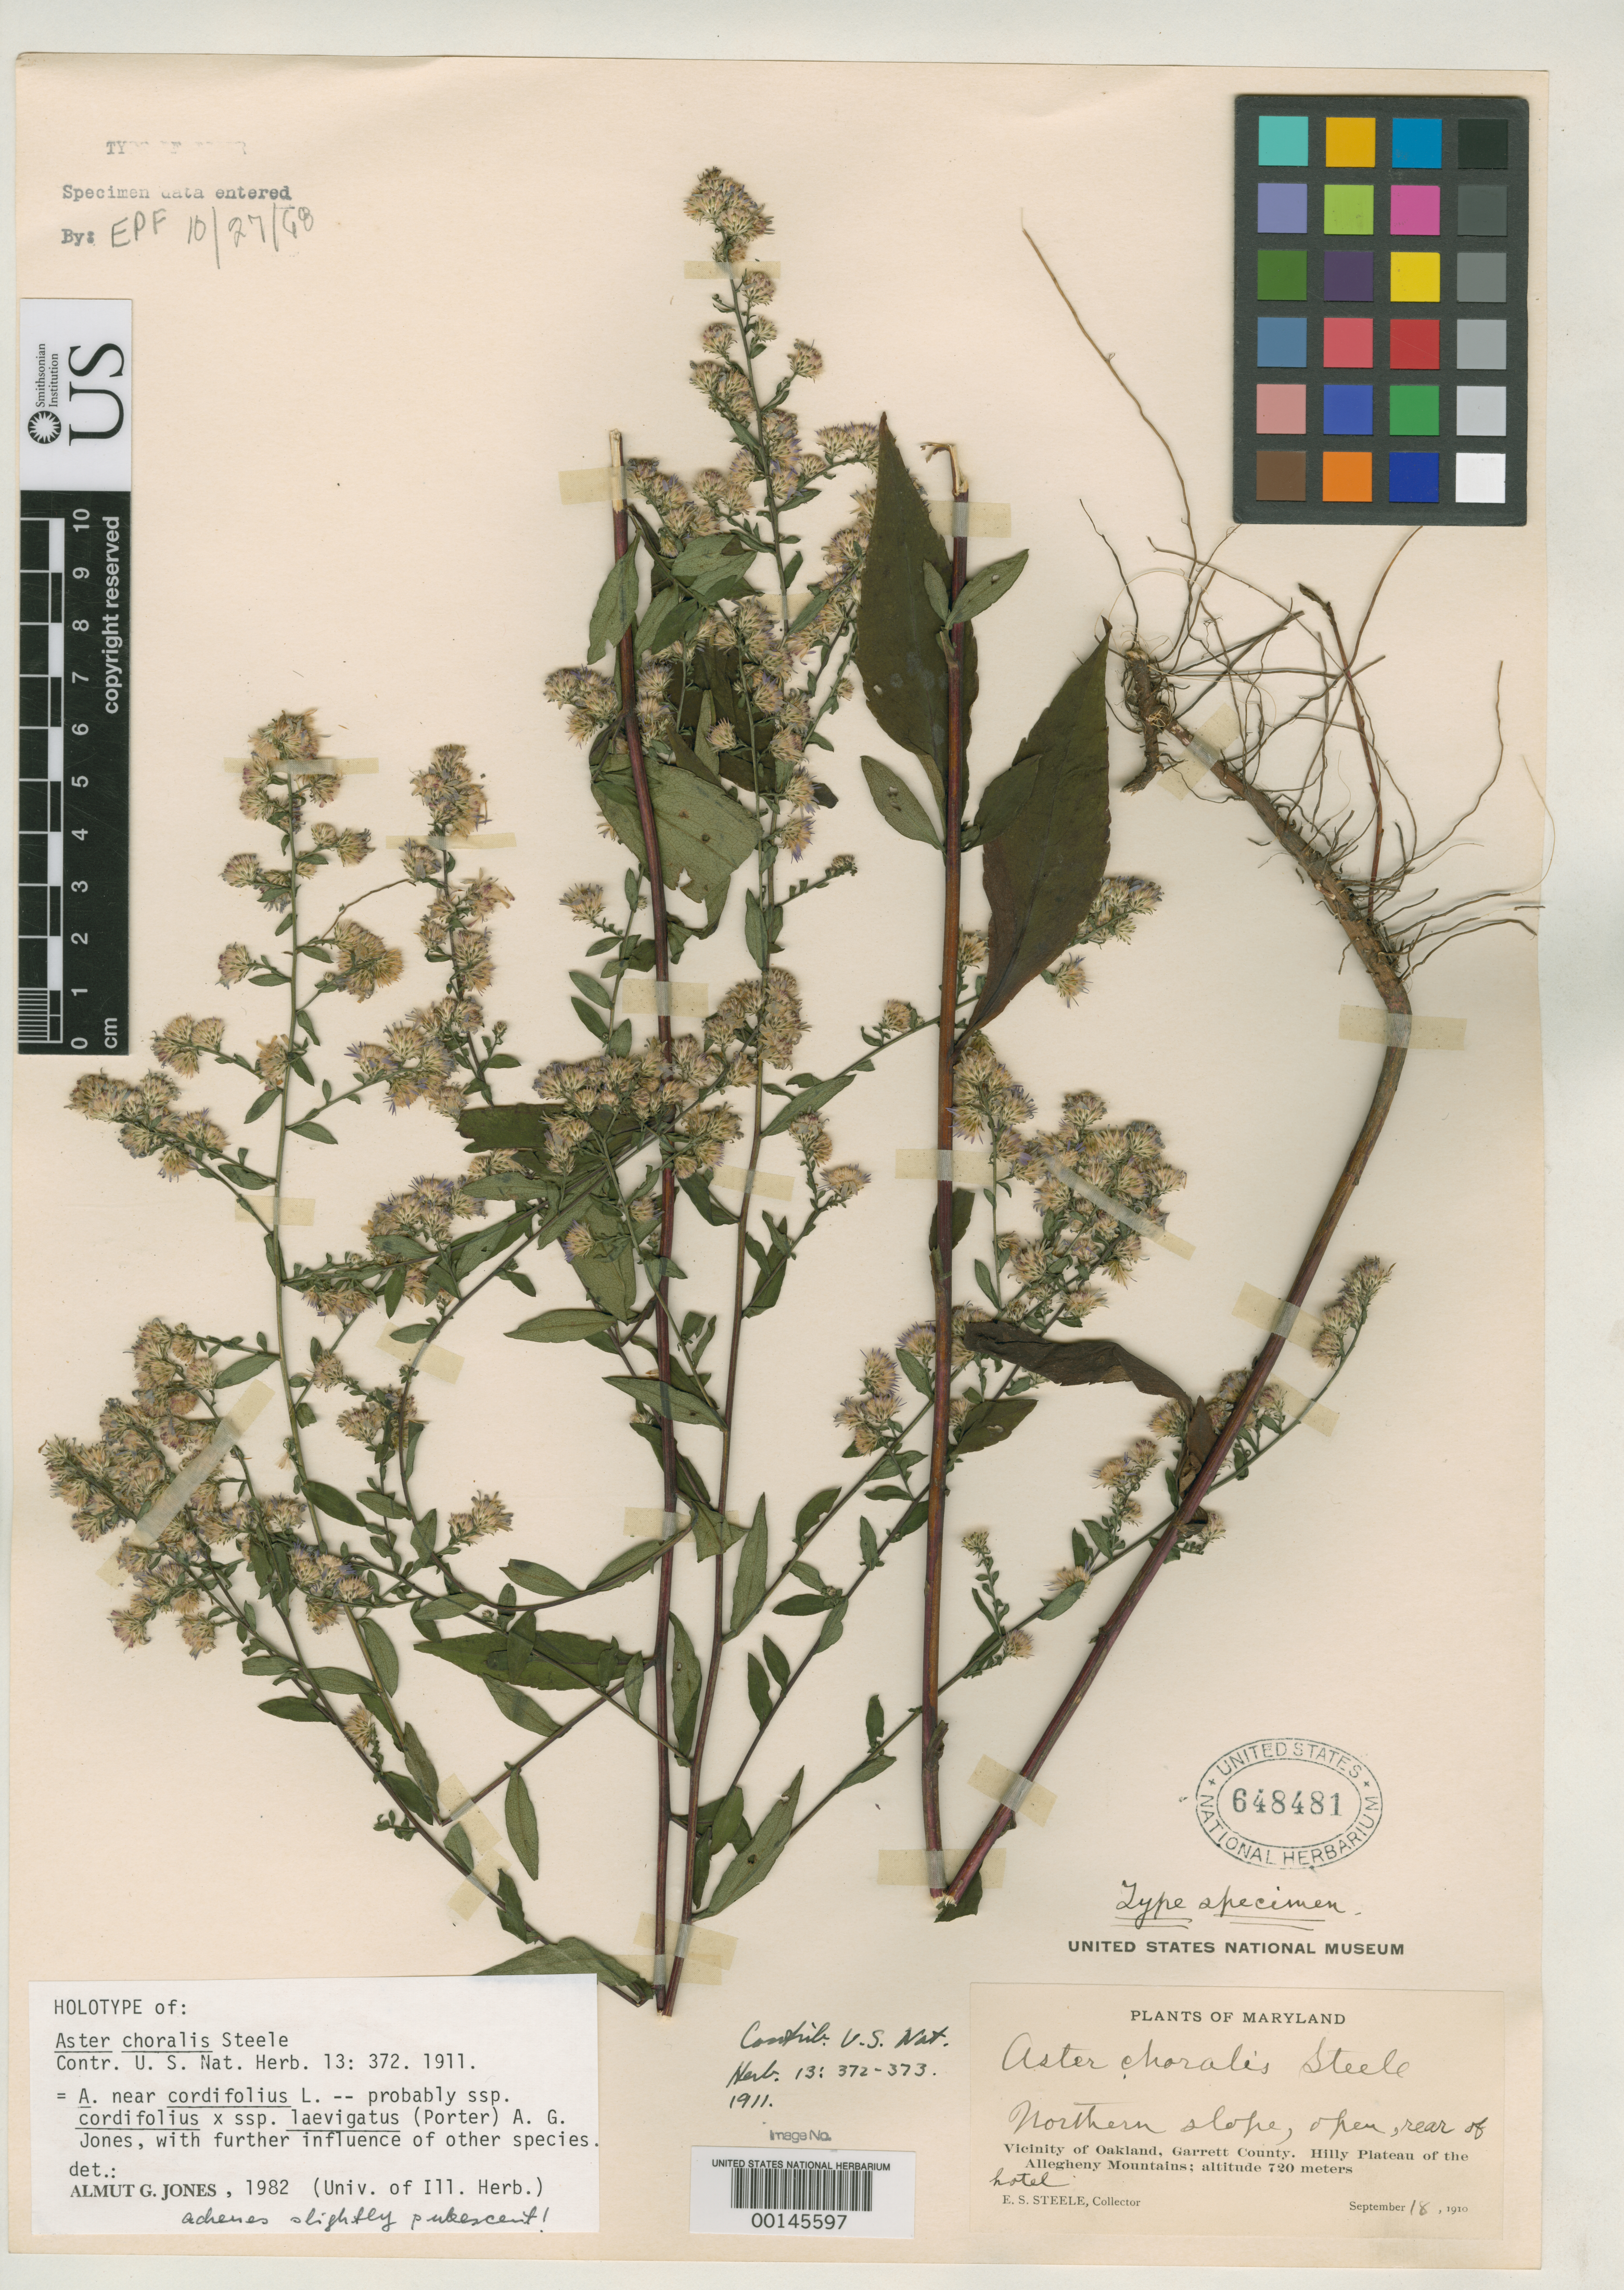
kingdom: Plantae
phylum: Tracheophyta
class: Magnoliopsida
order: Asterales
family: Asteraceae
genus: Aster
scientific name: Aster choralis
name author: E.S. Steele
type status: Holotype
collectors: E. Steele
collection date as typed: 18 Sep 1910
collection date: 1910-09-18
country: United States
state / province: Maryland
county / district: Garrett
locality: Vicinity of Oakland, hilly plateau of Allegheny Mountains.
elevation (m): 720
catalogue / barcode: US 648481